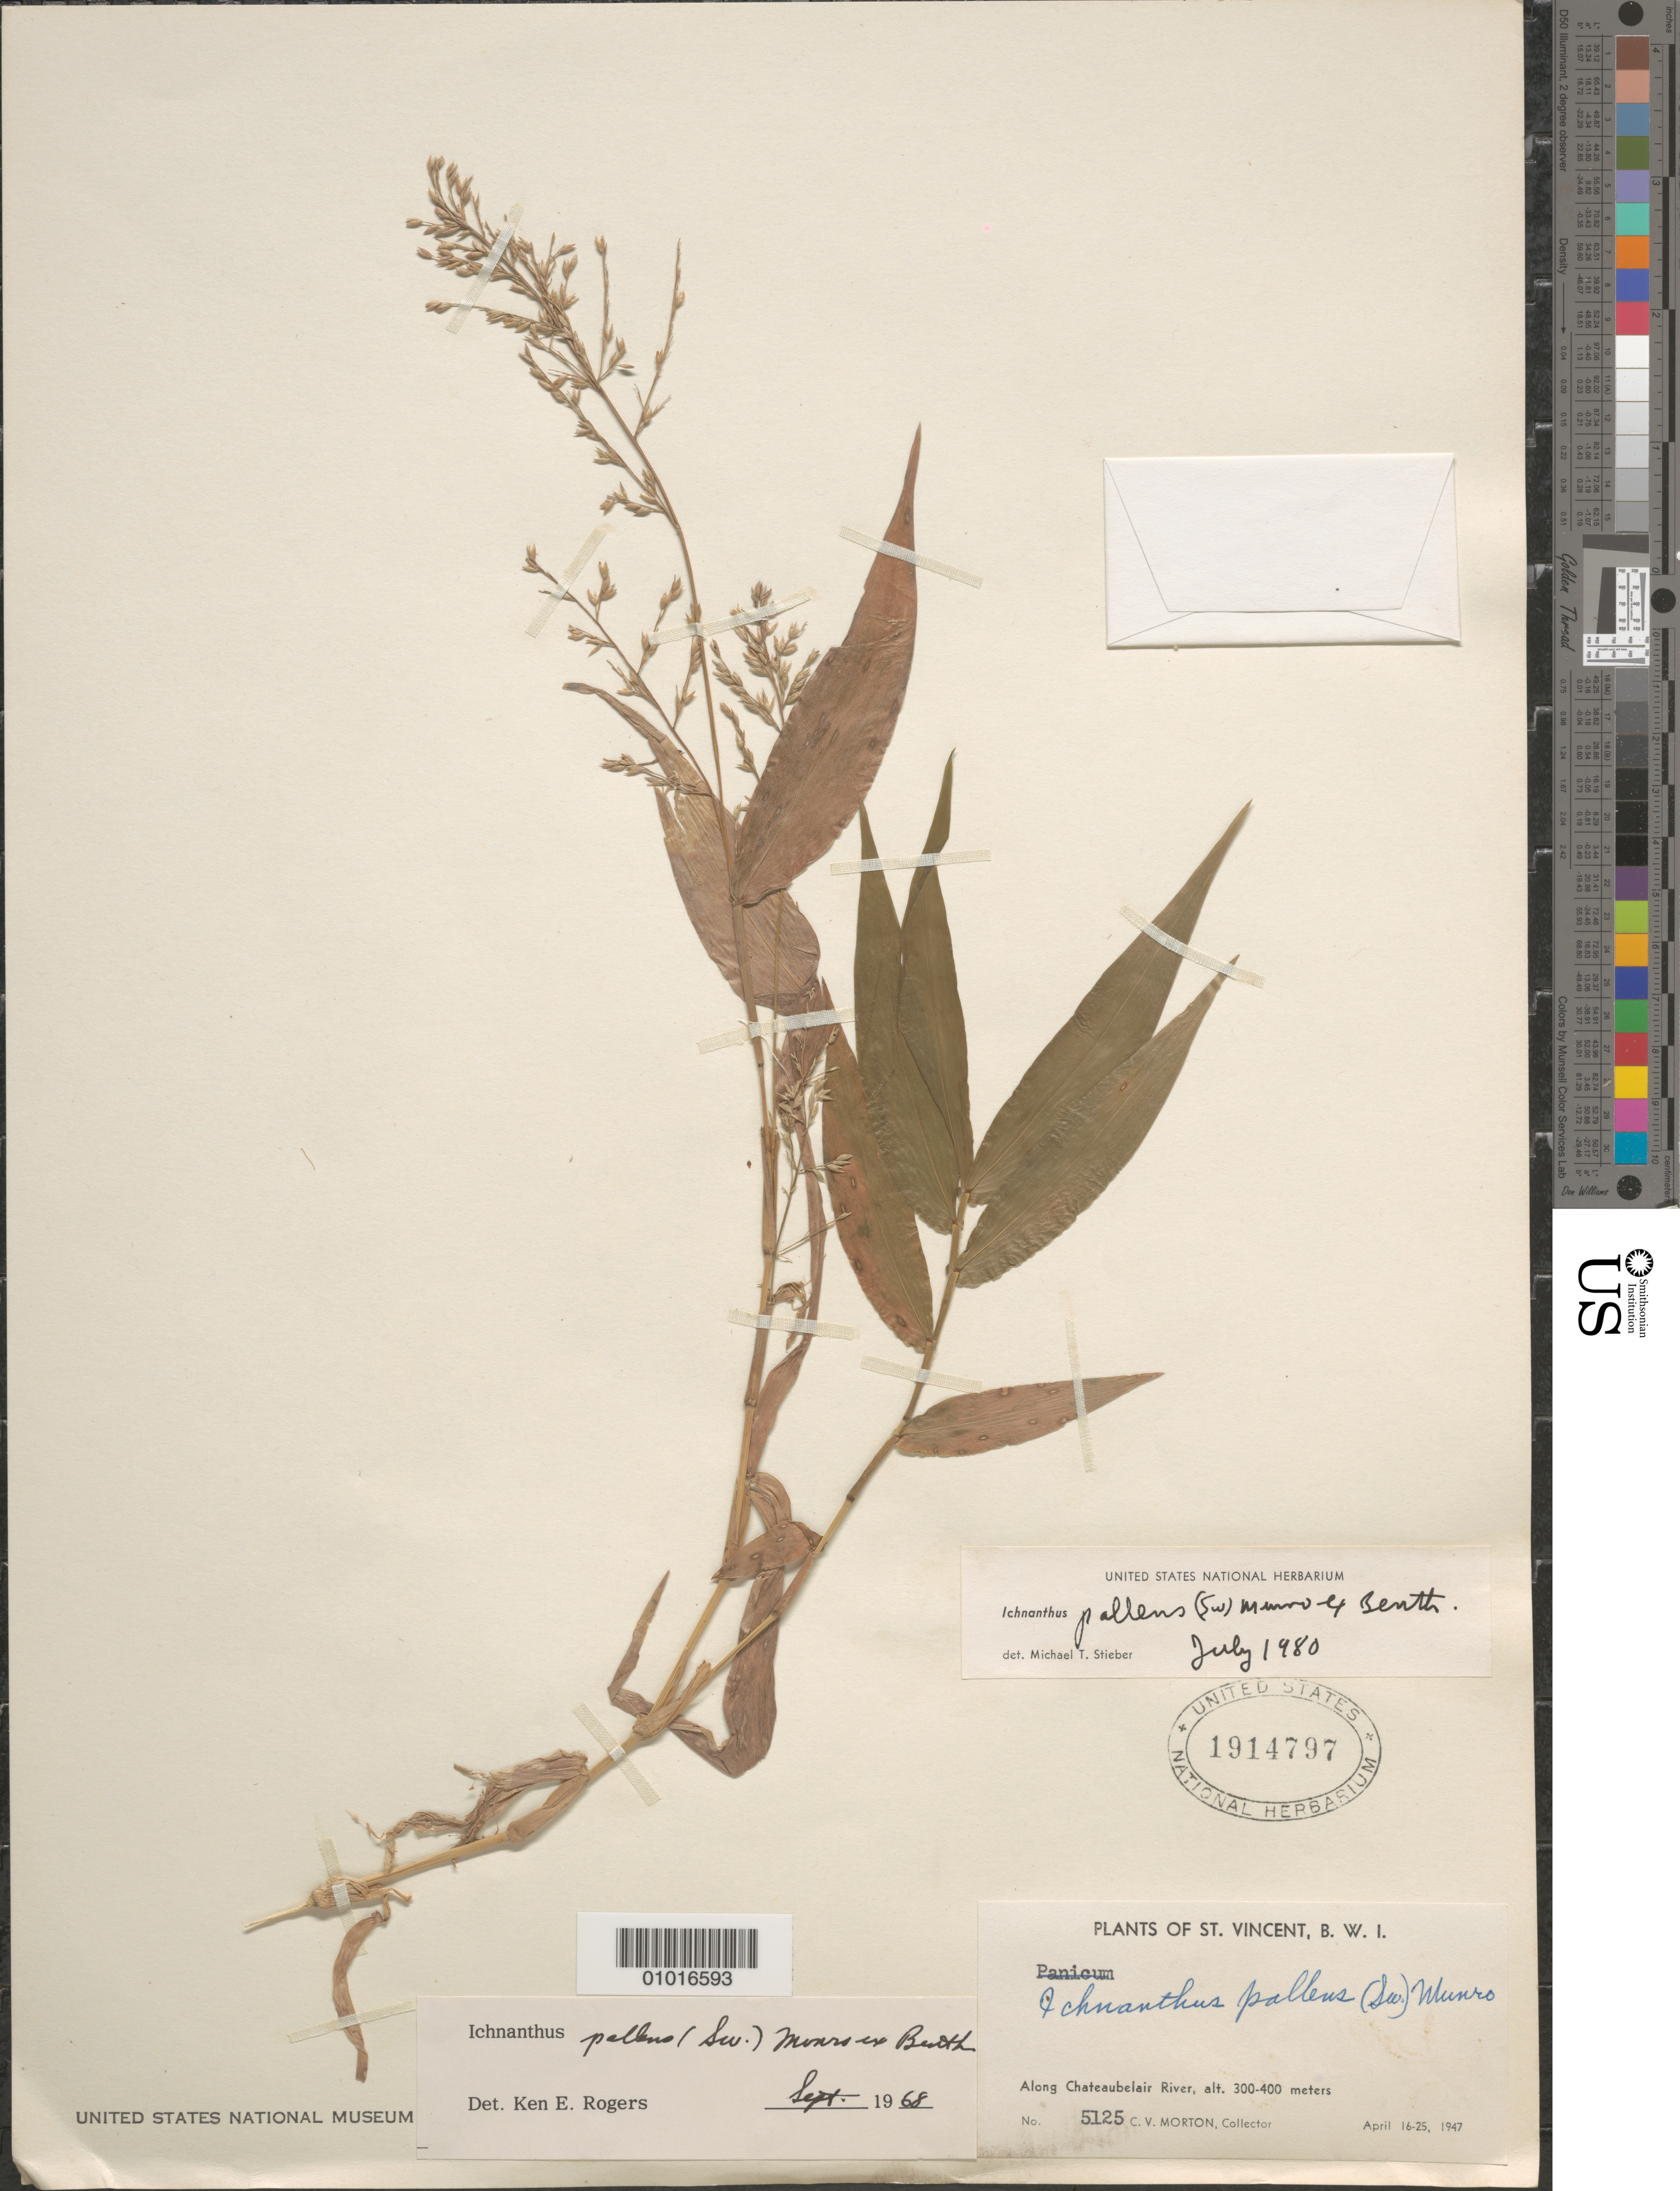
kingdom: Plantae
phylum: Tracheophyta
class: Liliopsida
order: Poales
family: Poaceae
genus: Ichnanthus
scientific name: Ichnanthus pallens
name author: (Sw.) Munro ex Benth.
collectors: C. V. Morton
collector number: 5125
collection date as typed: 16 Apr 1947 to 25 Apr 1947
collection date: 1947-04-16/1947-04-25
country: St. Vincent - Grenadines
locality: Along Chateaubelair River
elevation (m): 300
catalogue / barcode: US 1914797